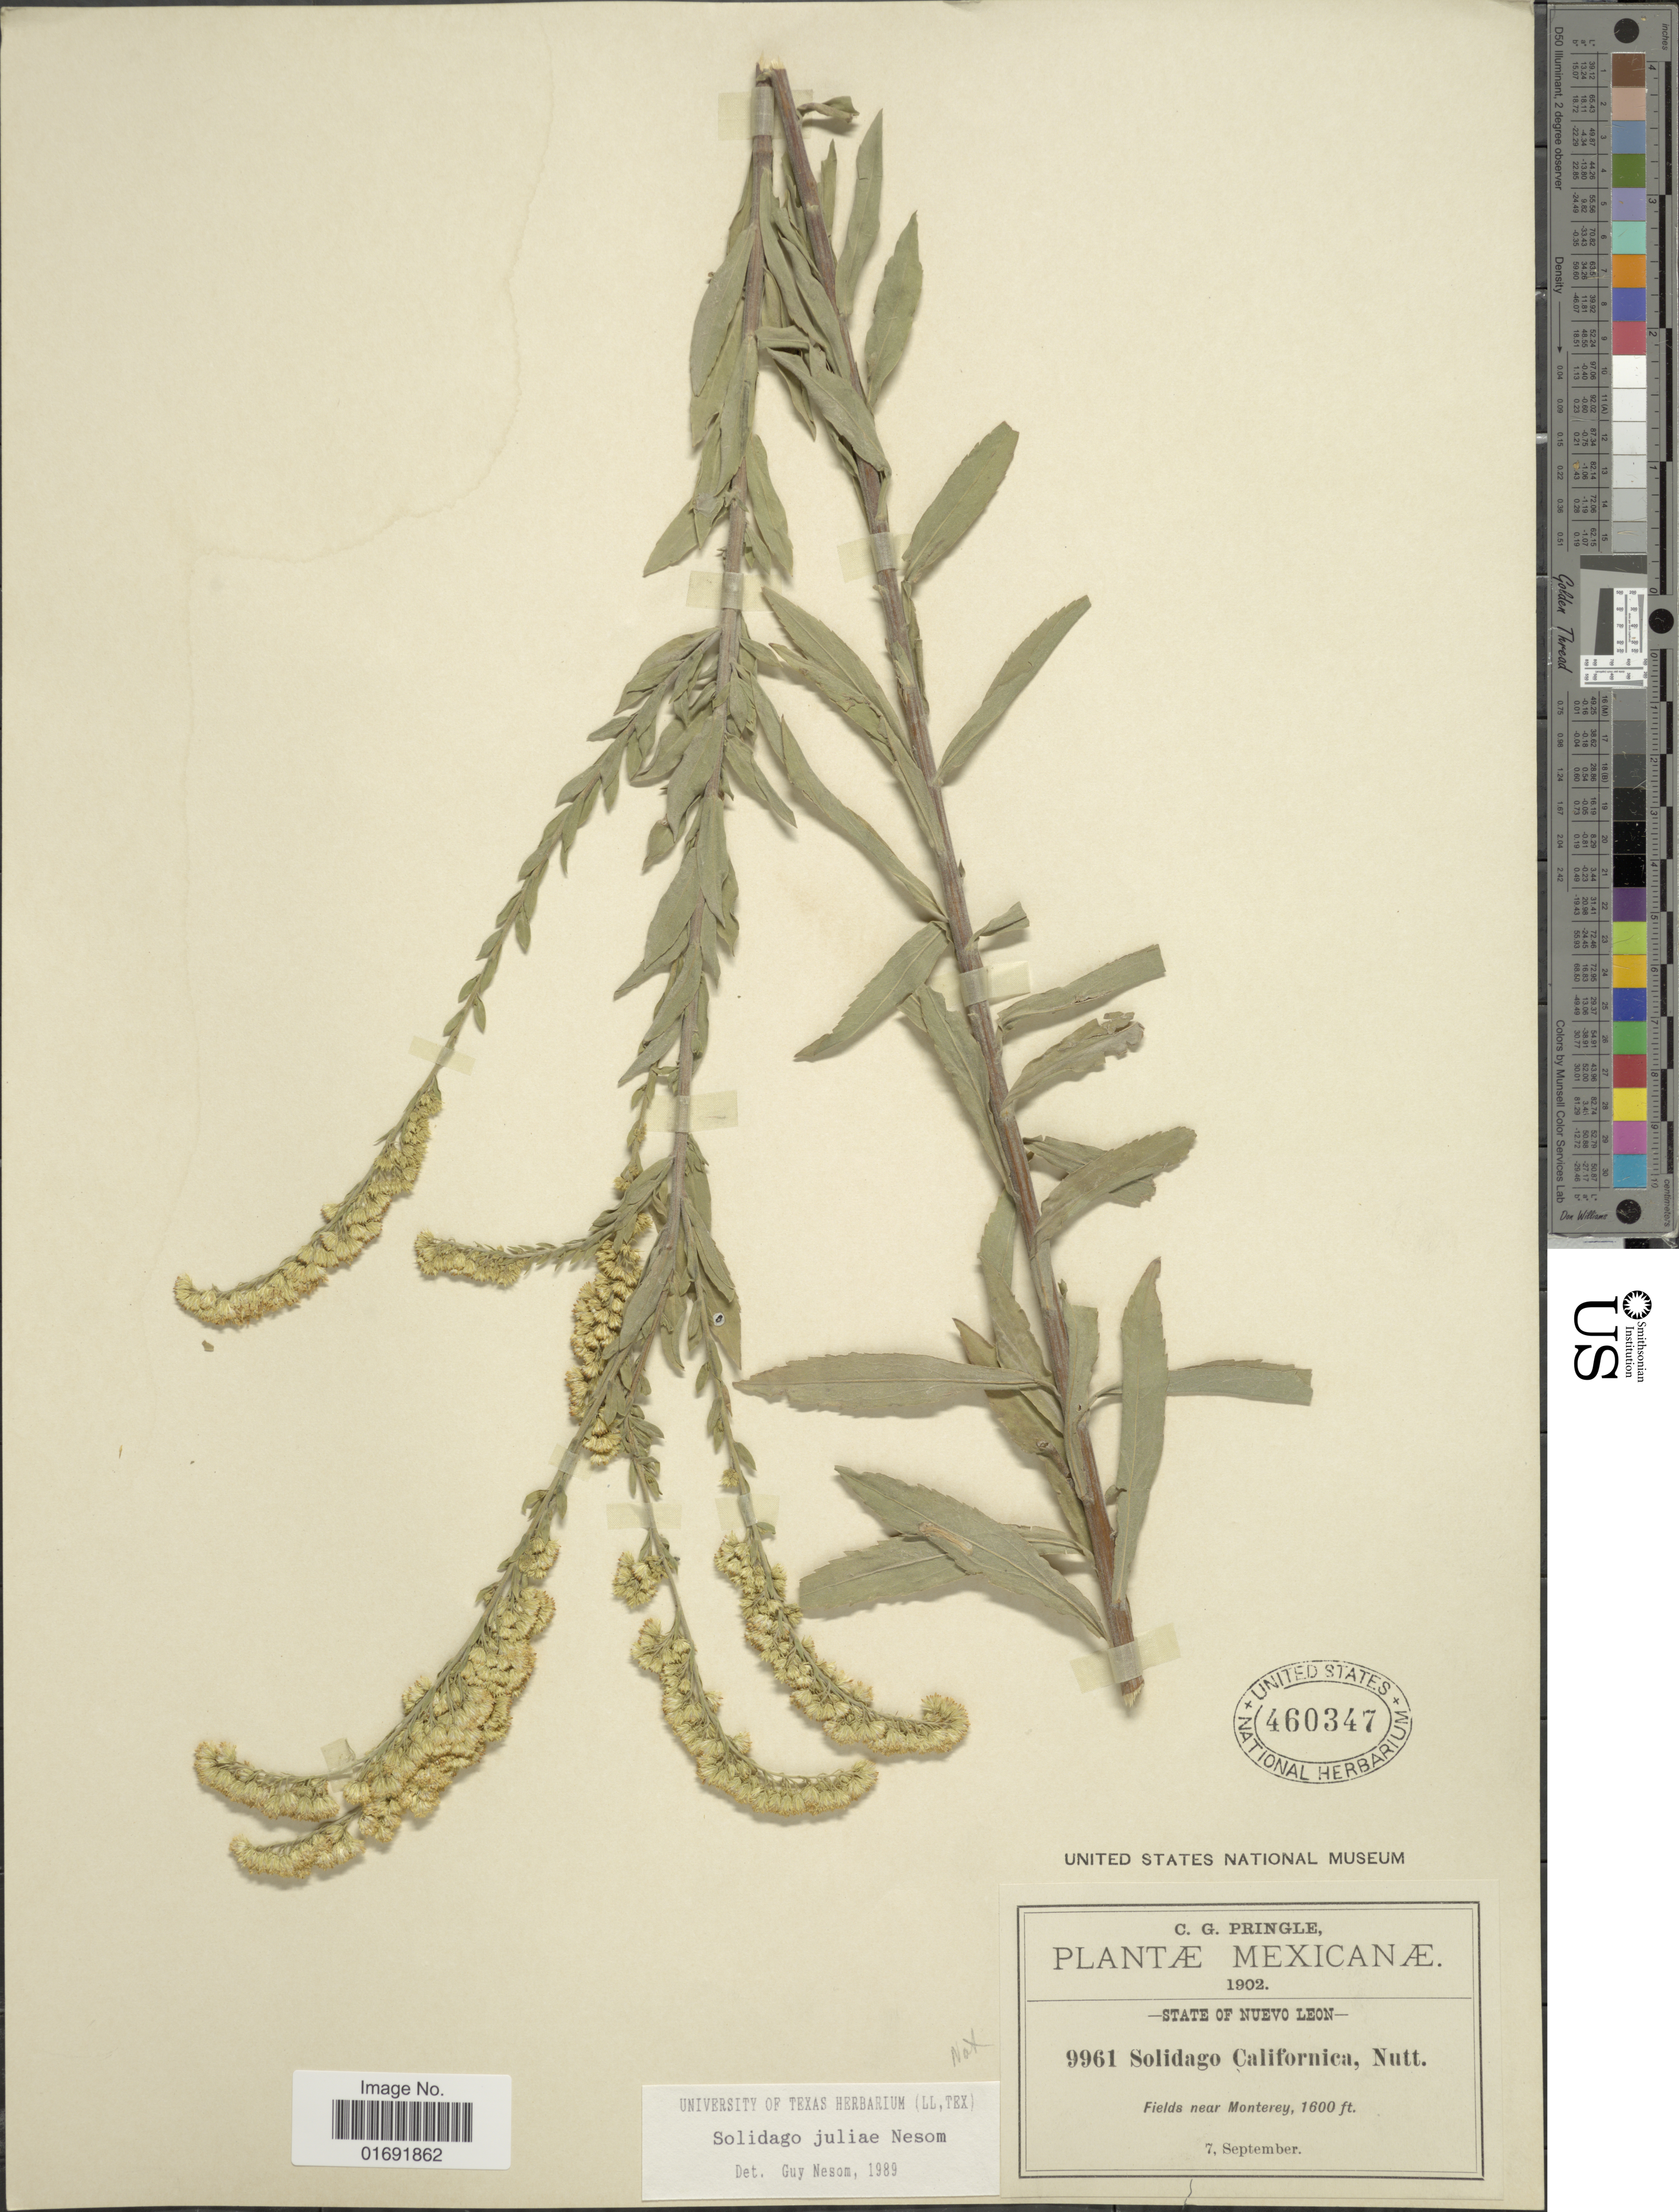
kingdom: Plantae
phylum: Tracheophyta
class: Magnoliopsida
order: Asterales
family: Asteraceae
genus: Solidago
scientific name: Solidago juliae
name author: G.L. Nesom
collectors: C. G. Pringle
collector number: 9961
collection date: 1902-09-07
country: Mexico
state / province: Nuevo León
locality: Fields near Monterey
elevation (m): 488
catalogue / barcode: US 460347